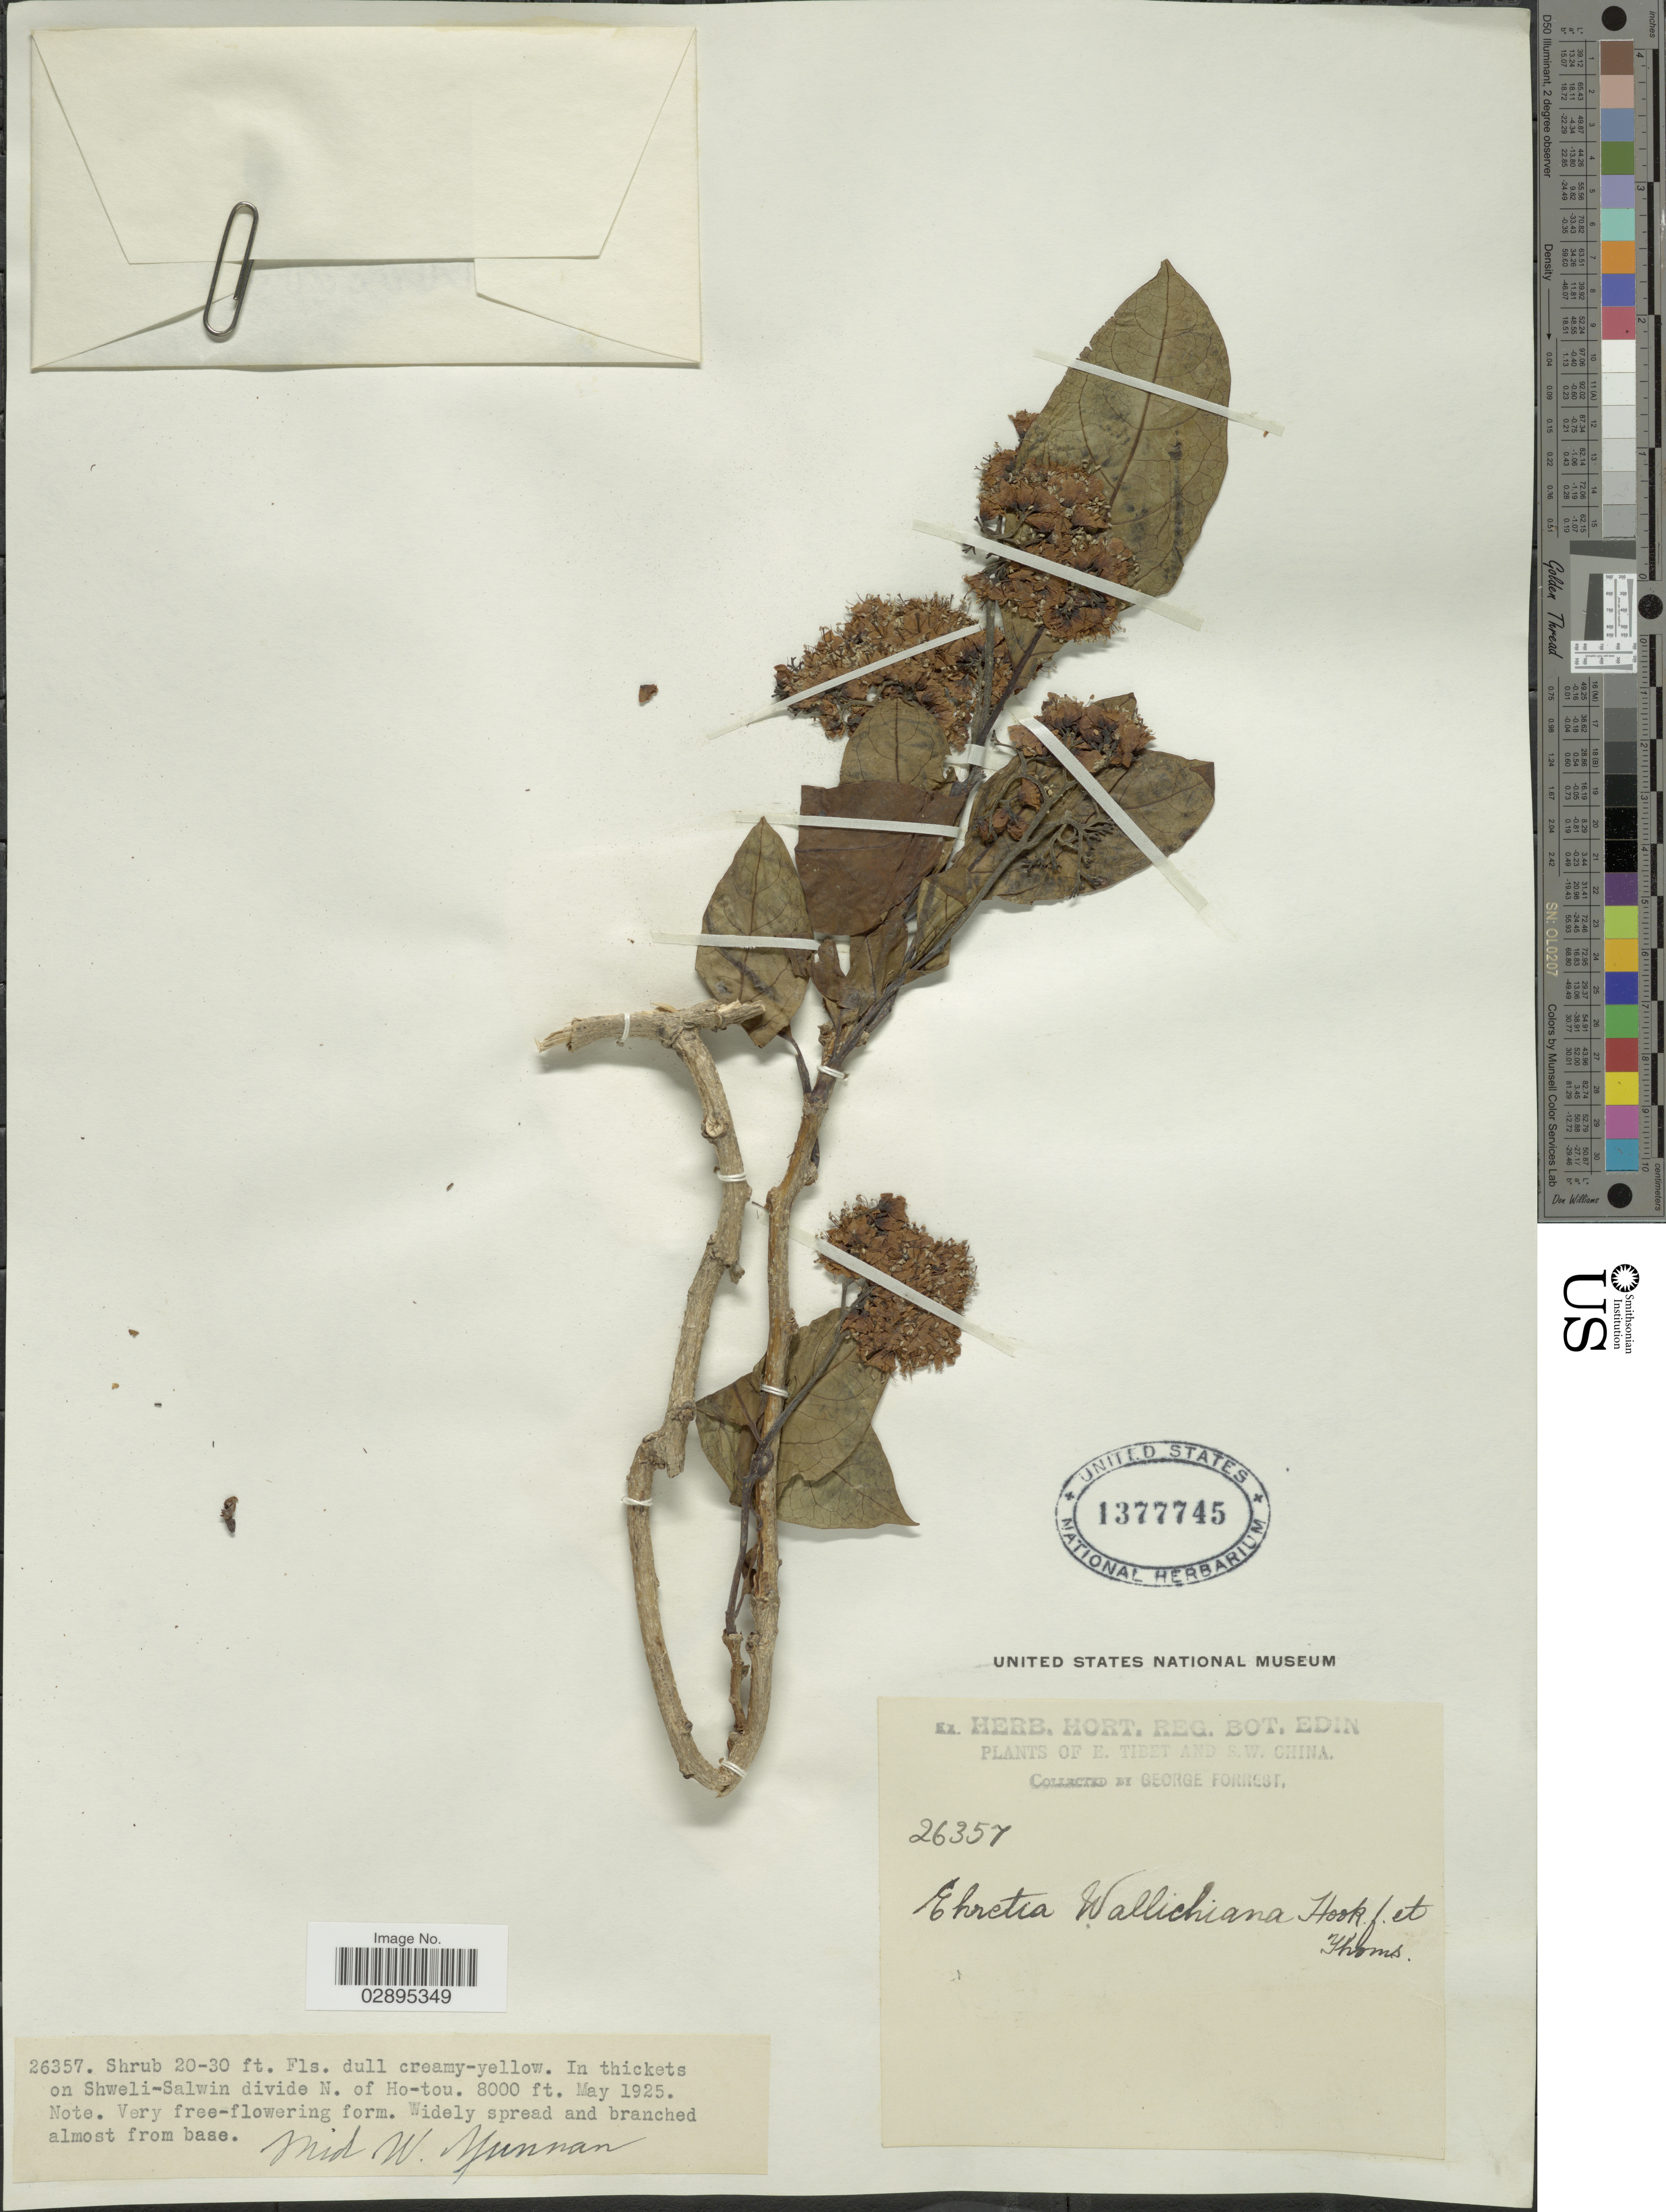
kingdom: Plantae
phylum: Tracheophyta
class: Magnoliopsida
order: Boraginales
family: Ehretiaceae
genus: Ehretia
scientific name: Ehretia wallichiana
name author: Hook. f. & Thomson ex C.B. Clarke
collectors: G. Forrest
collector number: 26357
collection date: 1925-05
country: China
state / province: Xizang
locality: E. Tibet and S.W. China. In thickets on Shweli-Salwin divide N. of Ho-tou.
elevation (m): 2438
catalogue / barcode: US 1377745